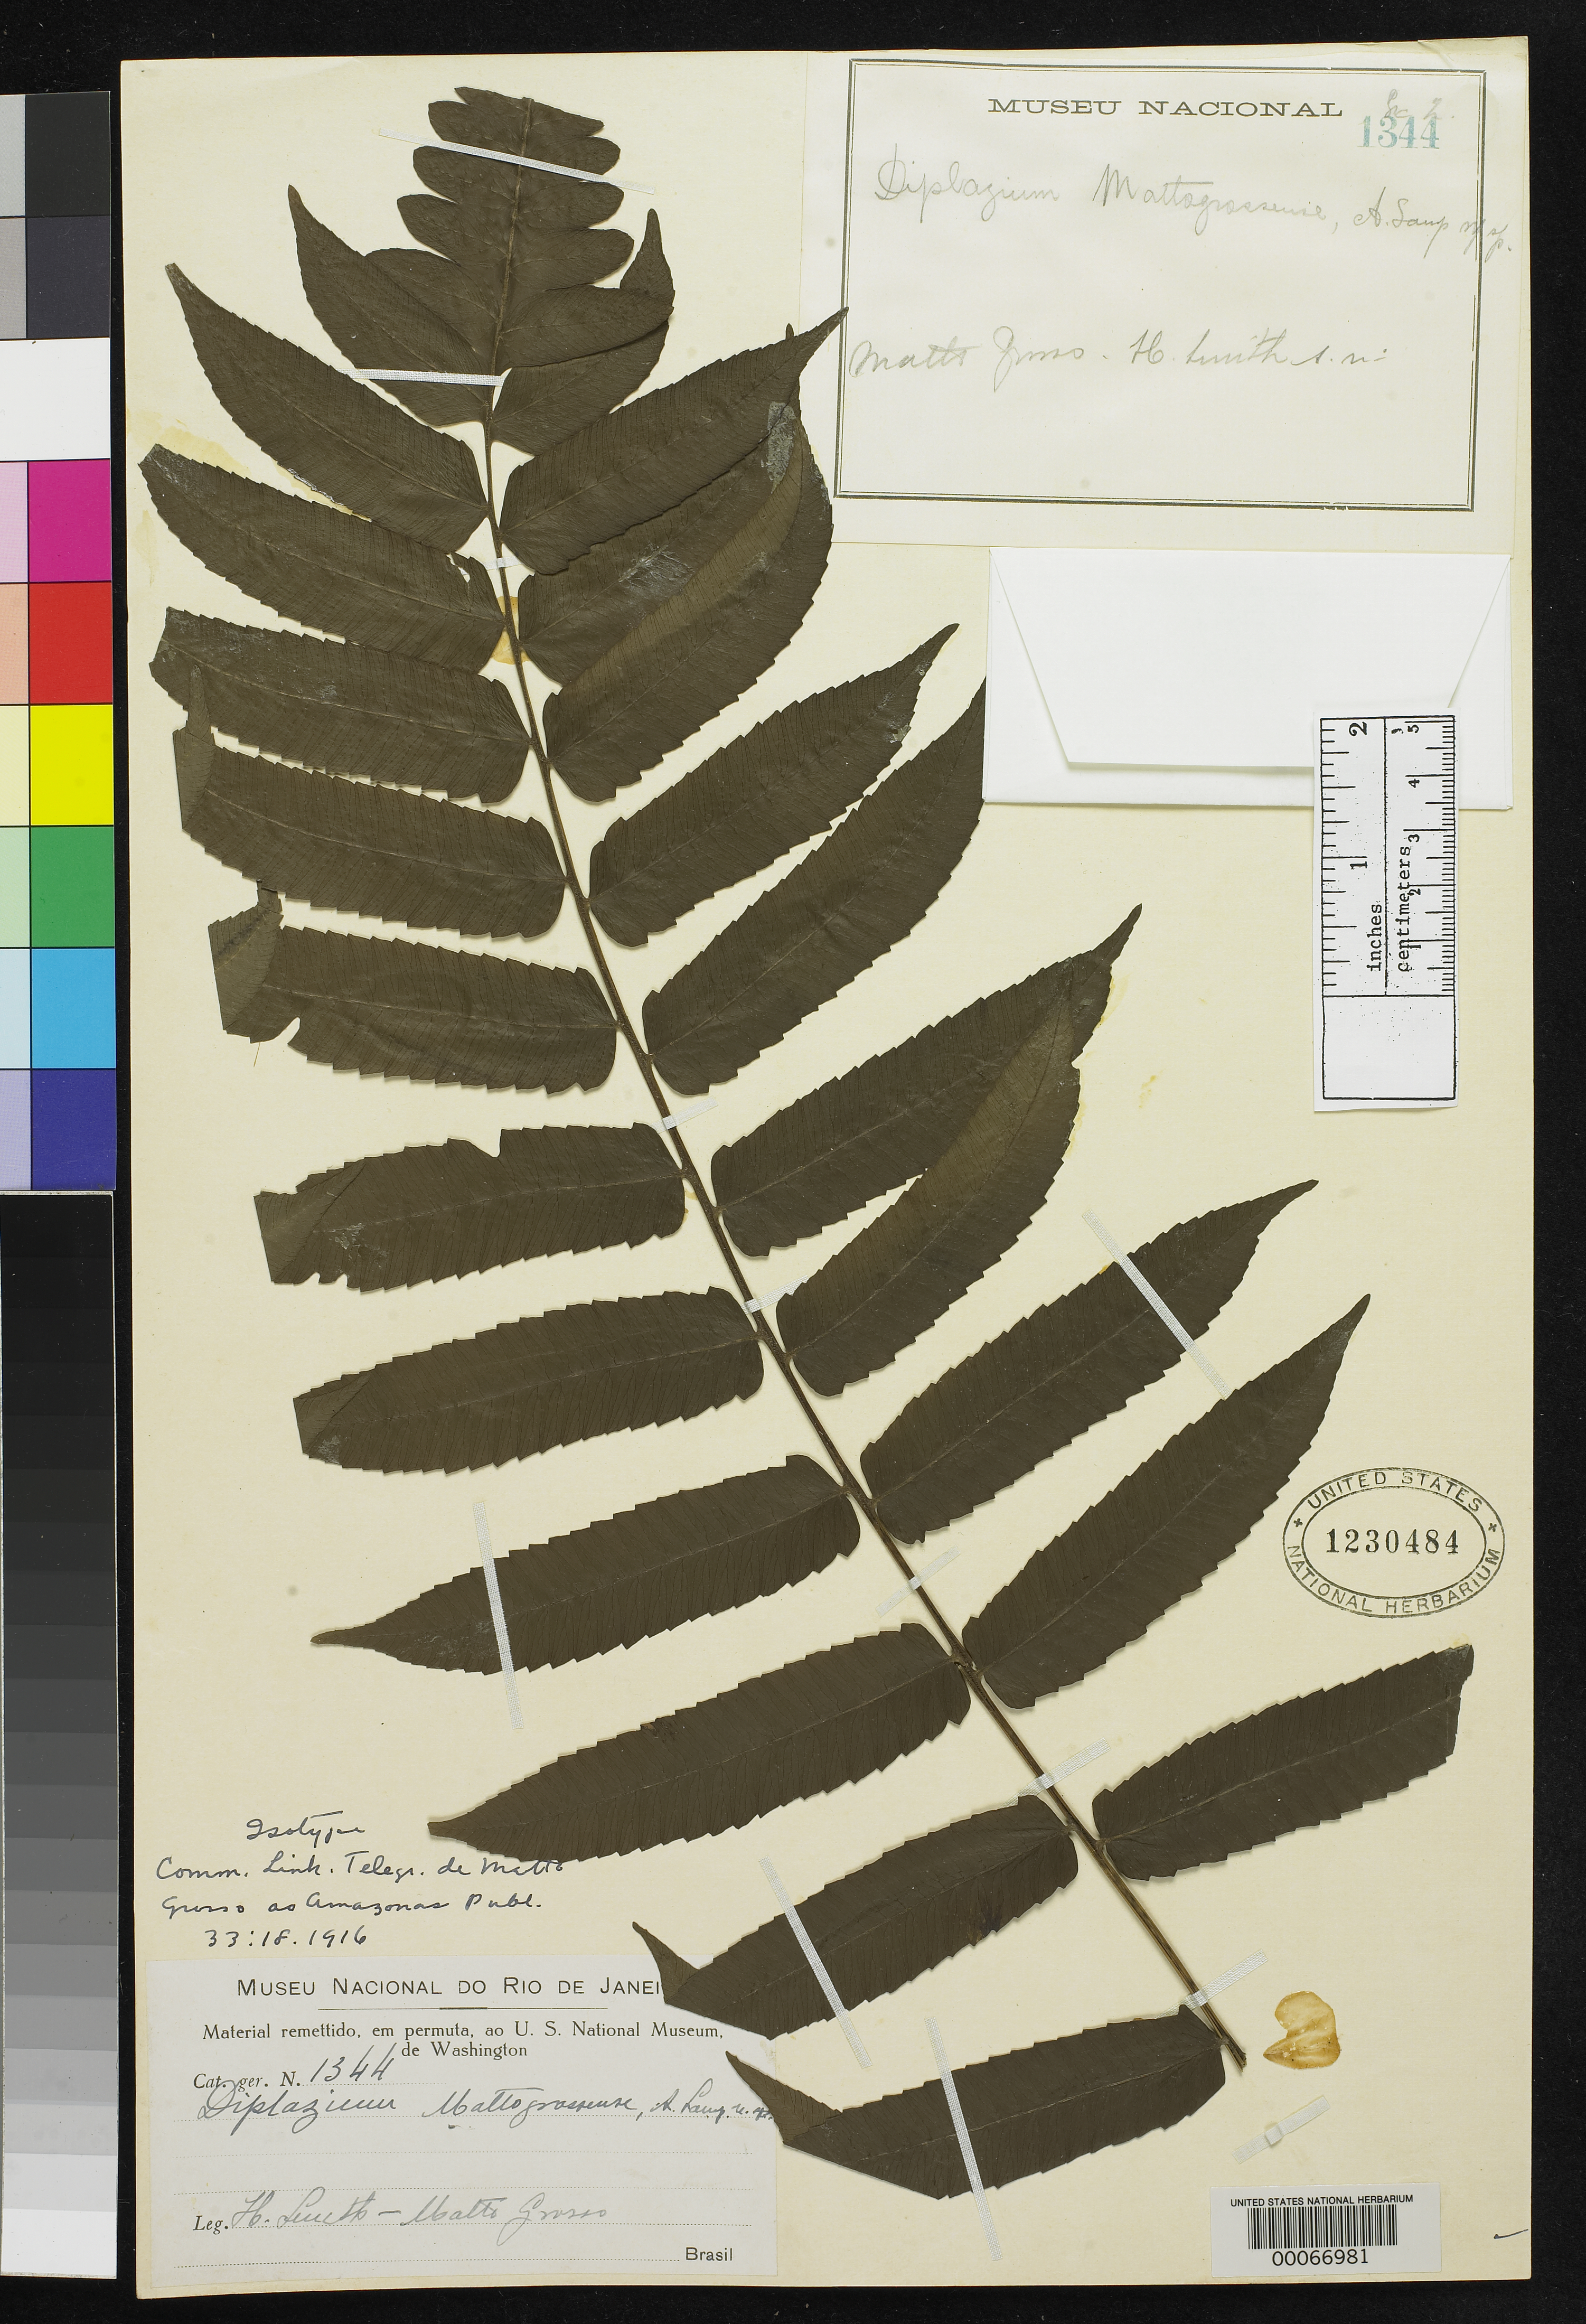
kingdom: Plantae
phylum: Tracheophyta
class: Polypodiopsida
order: Polypodiales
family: Athyriaceae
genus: Diplazium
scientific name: Diplazium mattogrossense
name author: Samp.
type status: Type Collection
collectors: H. Smith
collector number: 1344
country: Brazil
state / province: Mato Grosso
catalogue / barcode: US 1230484